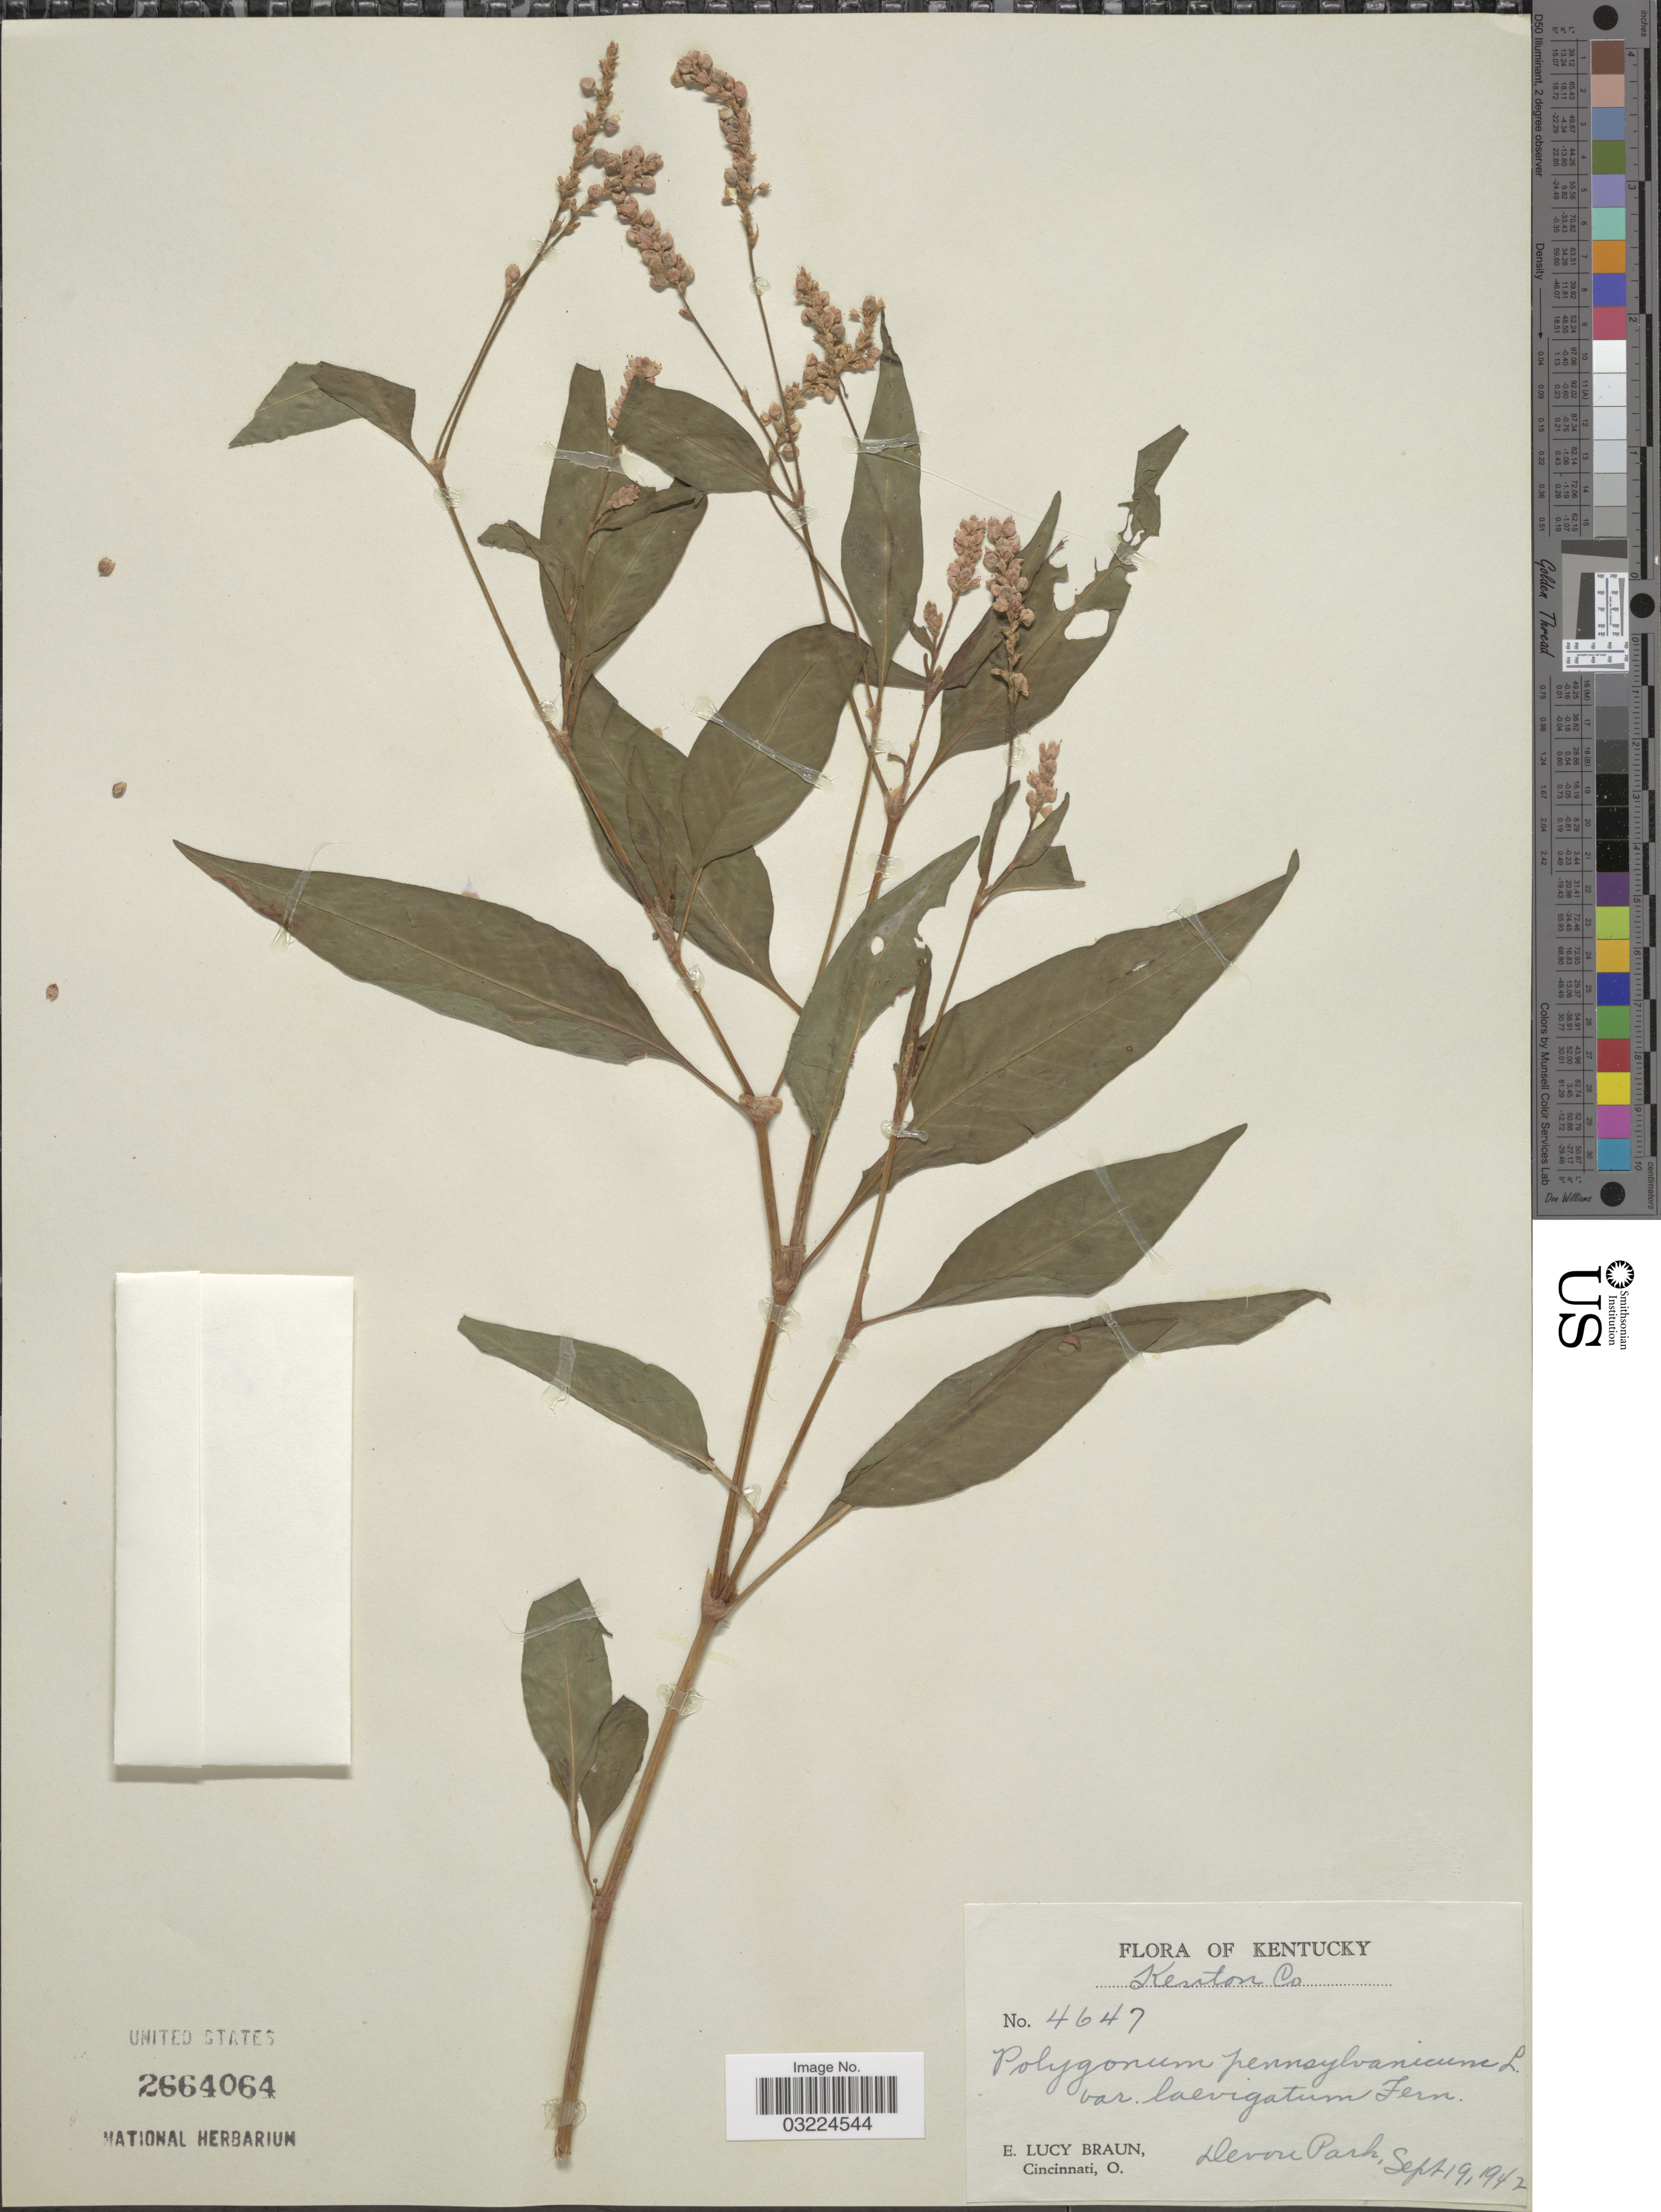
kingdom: Plantae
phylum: Tracheophyta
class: Magnoliopsida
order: Caryophyllales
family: Polygonaceae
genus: Persicaria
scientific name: Persicaria pensylvanica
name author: (L.) M. Gómez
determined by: Atha, D. E.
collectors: E. L. Braun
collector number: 4647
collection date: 1942-09-19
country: United States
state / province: Kentucky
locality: Kenton Co. Devou Park.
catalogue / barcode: US 2664064